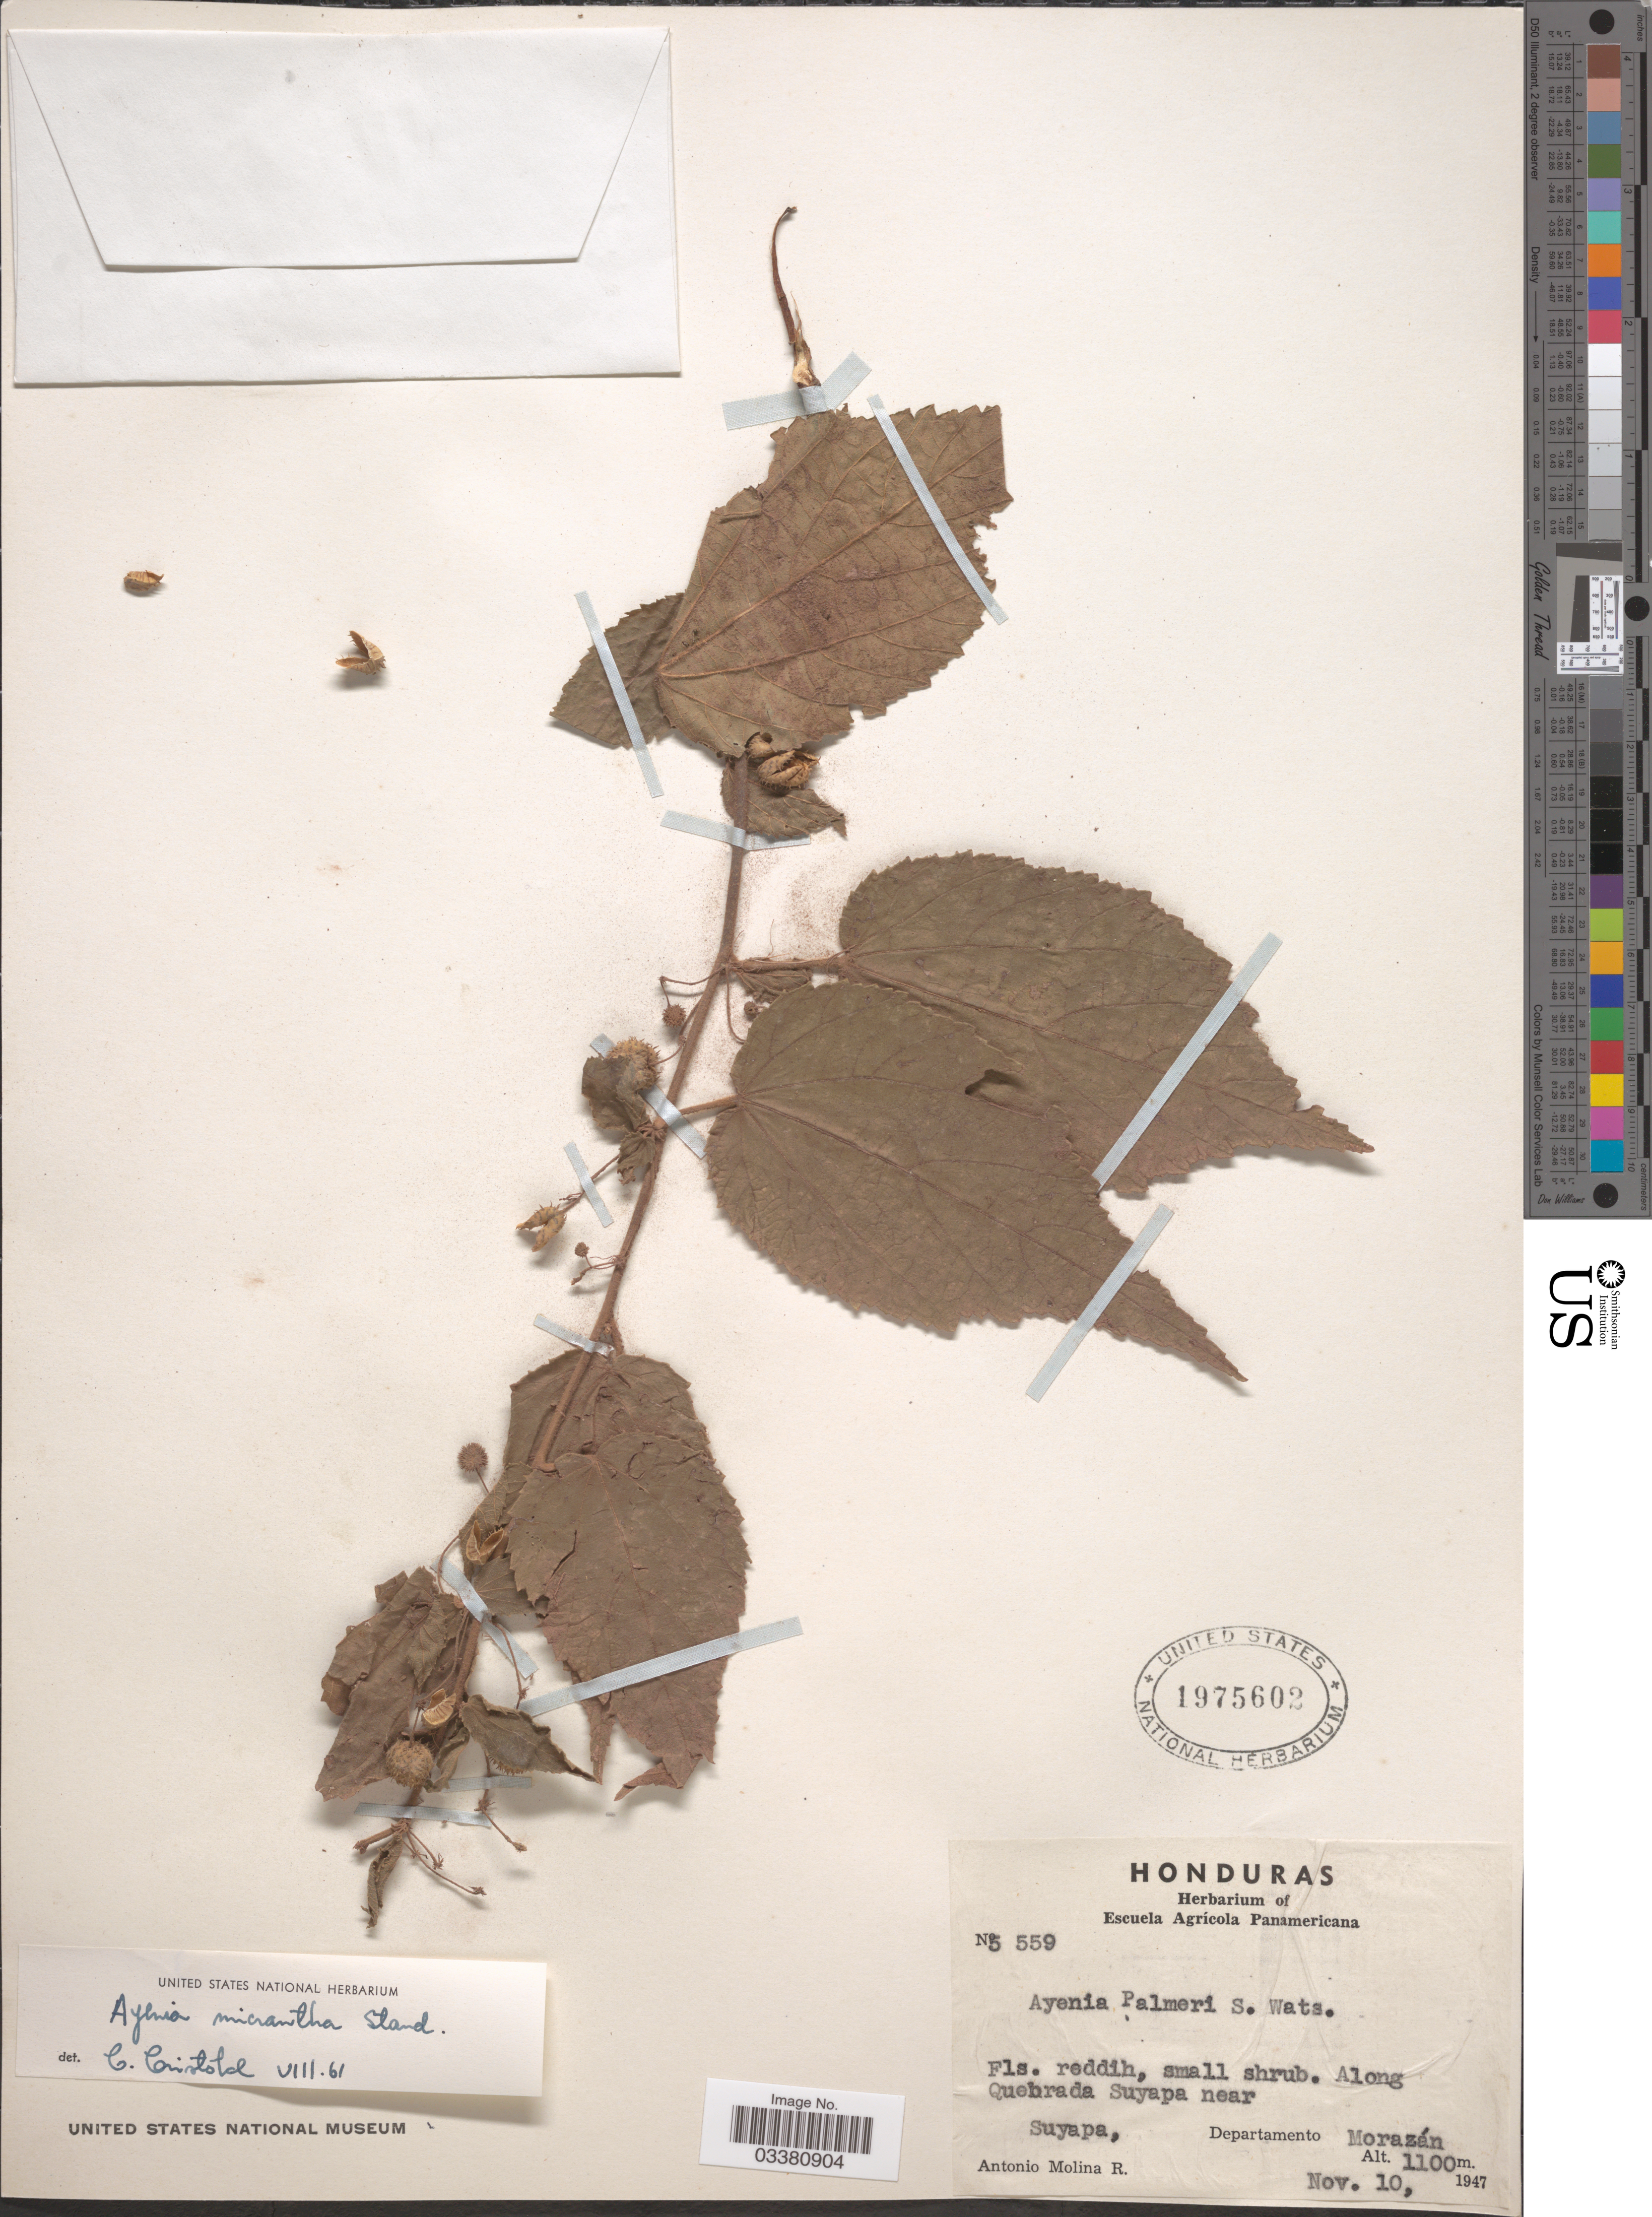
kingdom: Plantae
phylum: Tracheophyta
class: Magnoliopsida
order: Malvales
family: Malvaceae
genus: Ayenia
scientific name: Ayenia micrantha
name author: Standl.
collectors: A. Molina R.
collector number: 559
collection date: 1947-11-10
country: Honduras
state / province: Fco. Morazán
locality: Along Quebrada Suyapa near Suyapa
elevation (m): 1100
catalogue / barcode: US 1975602